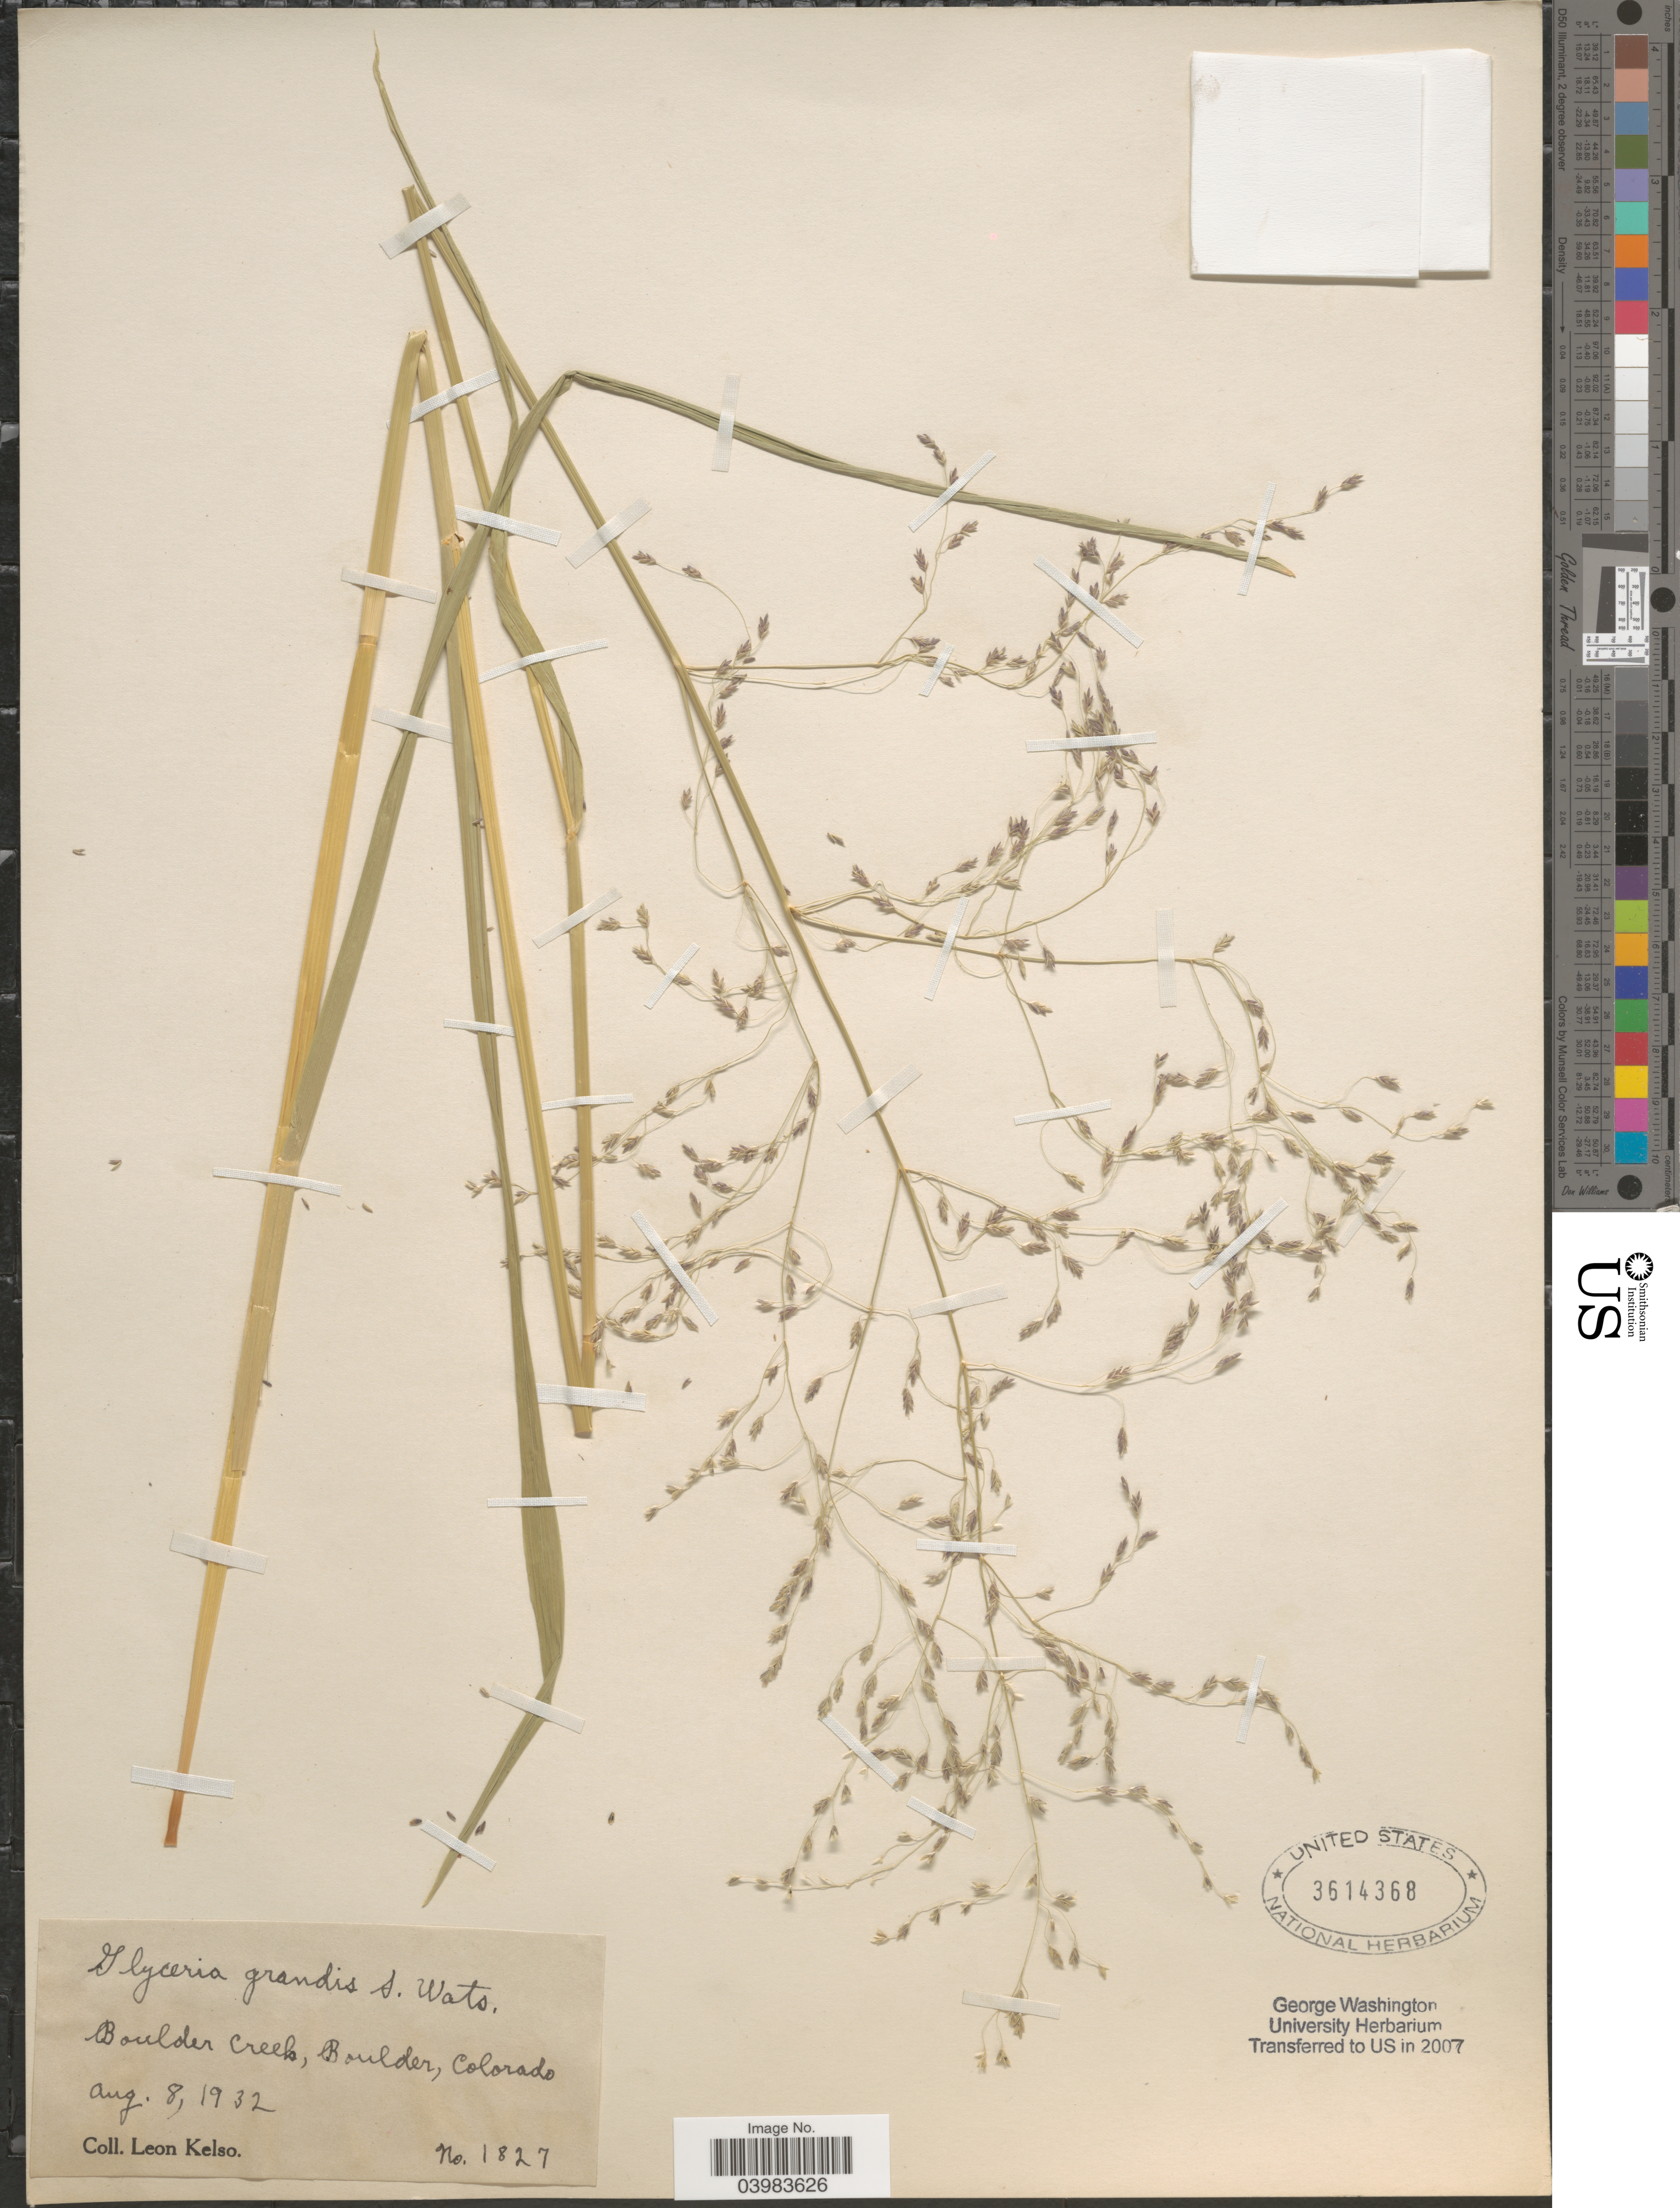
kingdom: Plantae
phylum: Tracheophyta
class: Liliopsida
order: Poales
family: Poaceae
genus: Glyceria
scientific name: Glyceria grandis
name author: S. Watson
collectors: L. H. Kelso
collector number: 1827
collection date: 1932-08-08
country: United States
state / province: Colorado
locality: Boulder Creek, Boulder.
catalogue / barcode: US 3614368